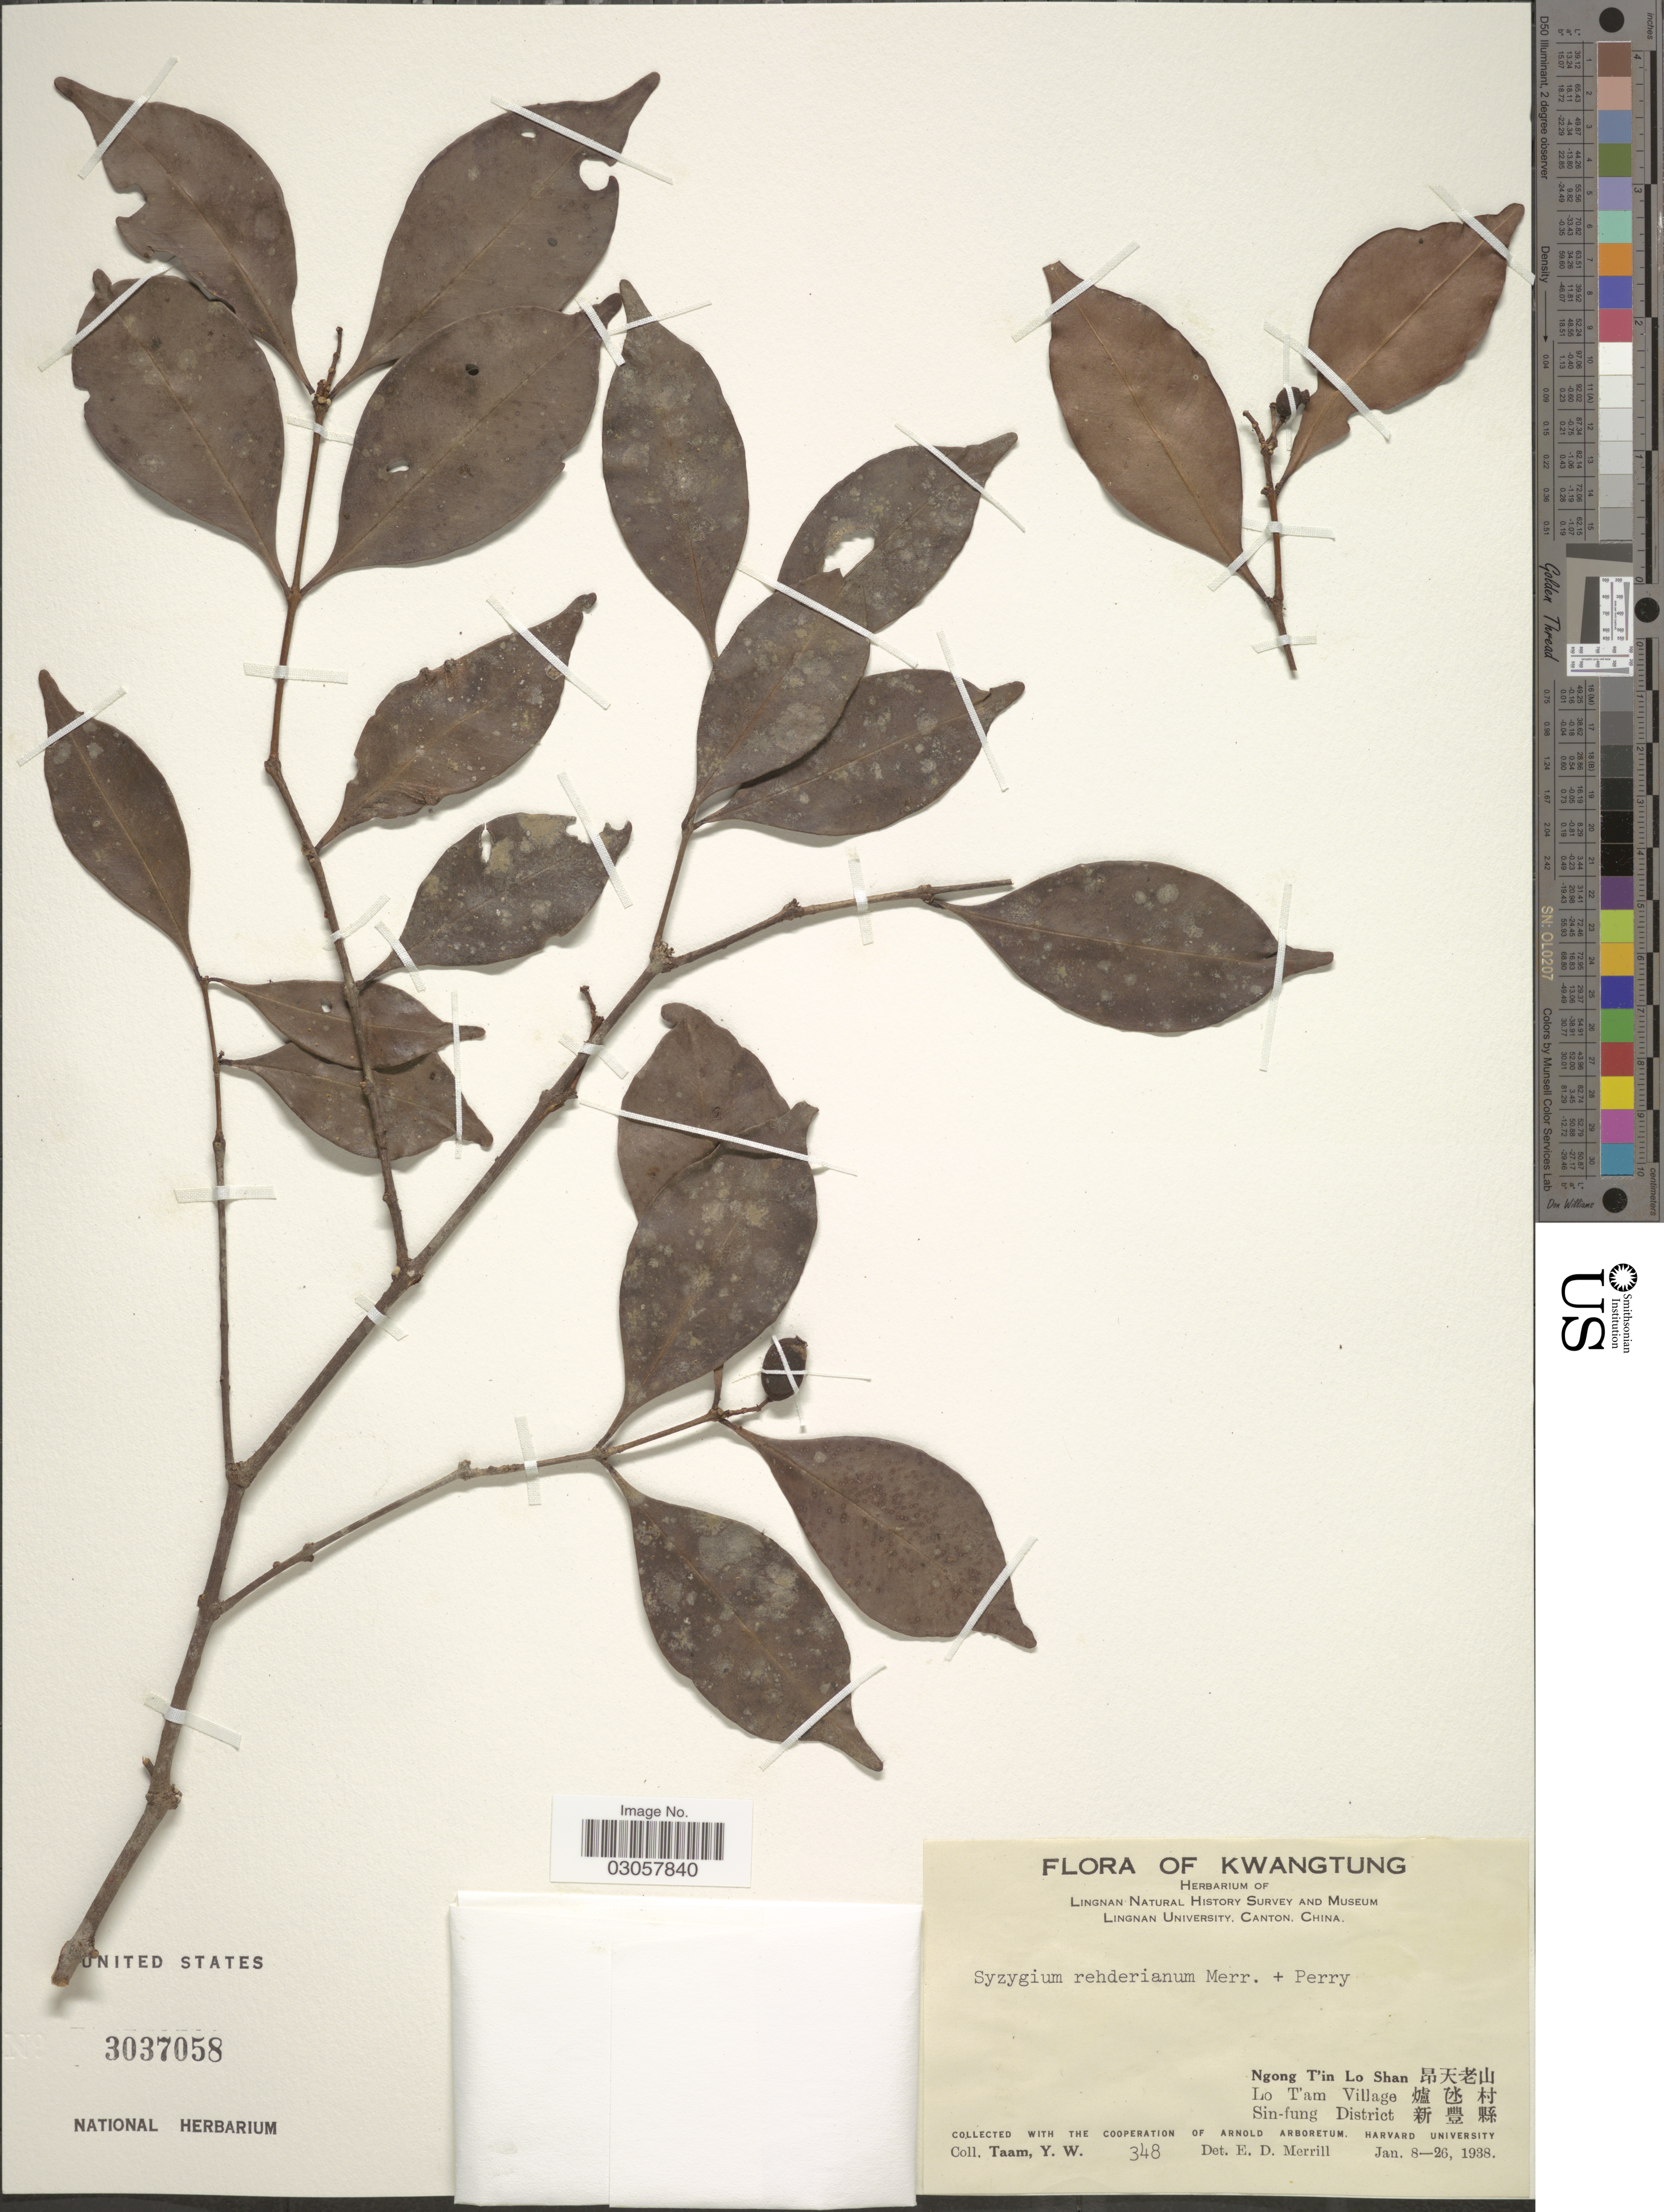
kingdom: Plantae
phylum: Tracheophyta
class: Magnoliopsida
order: Myrtales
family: Myrtaceae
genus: Syzygium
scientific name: Syzygium rehderianum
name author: Merr. & L.M. Perry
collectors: Y. W. Taam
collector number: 348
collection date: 1938-01-08/1938-01-26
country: China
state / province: Guangdong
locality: Kwangtung. Ngong T'in Lo Shan, Lo T'am Village, Sin-fung District.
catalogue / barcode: US 3037058